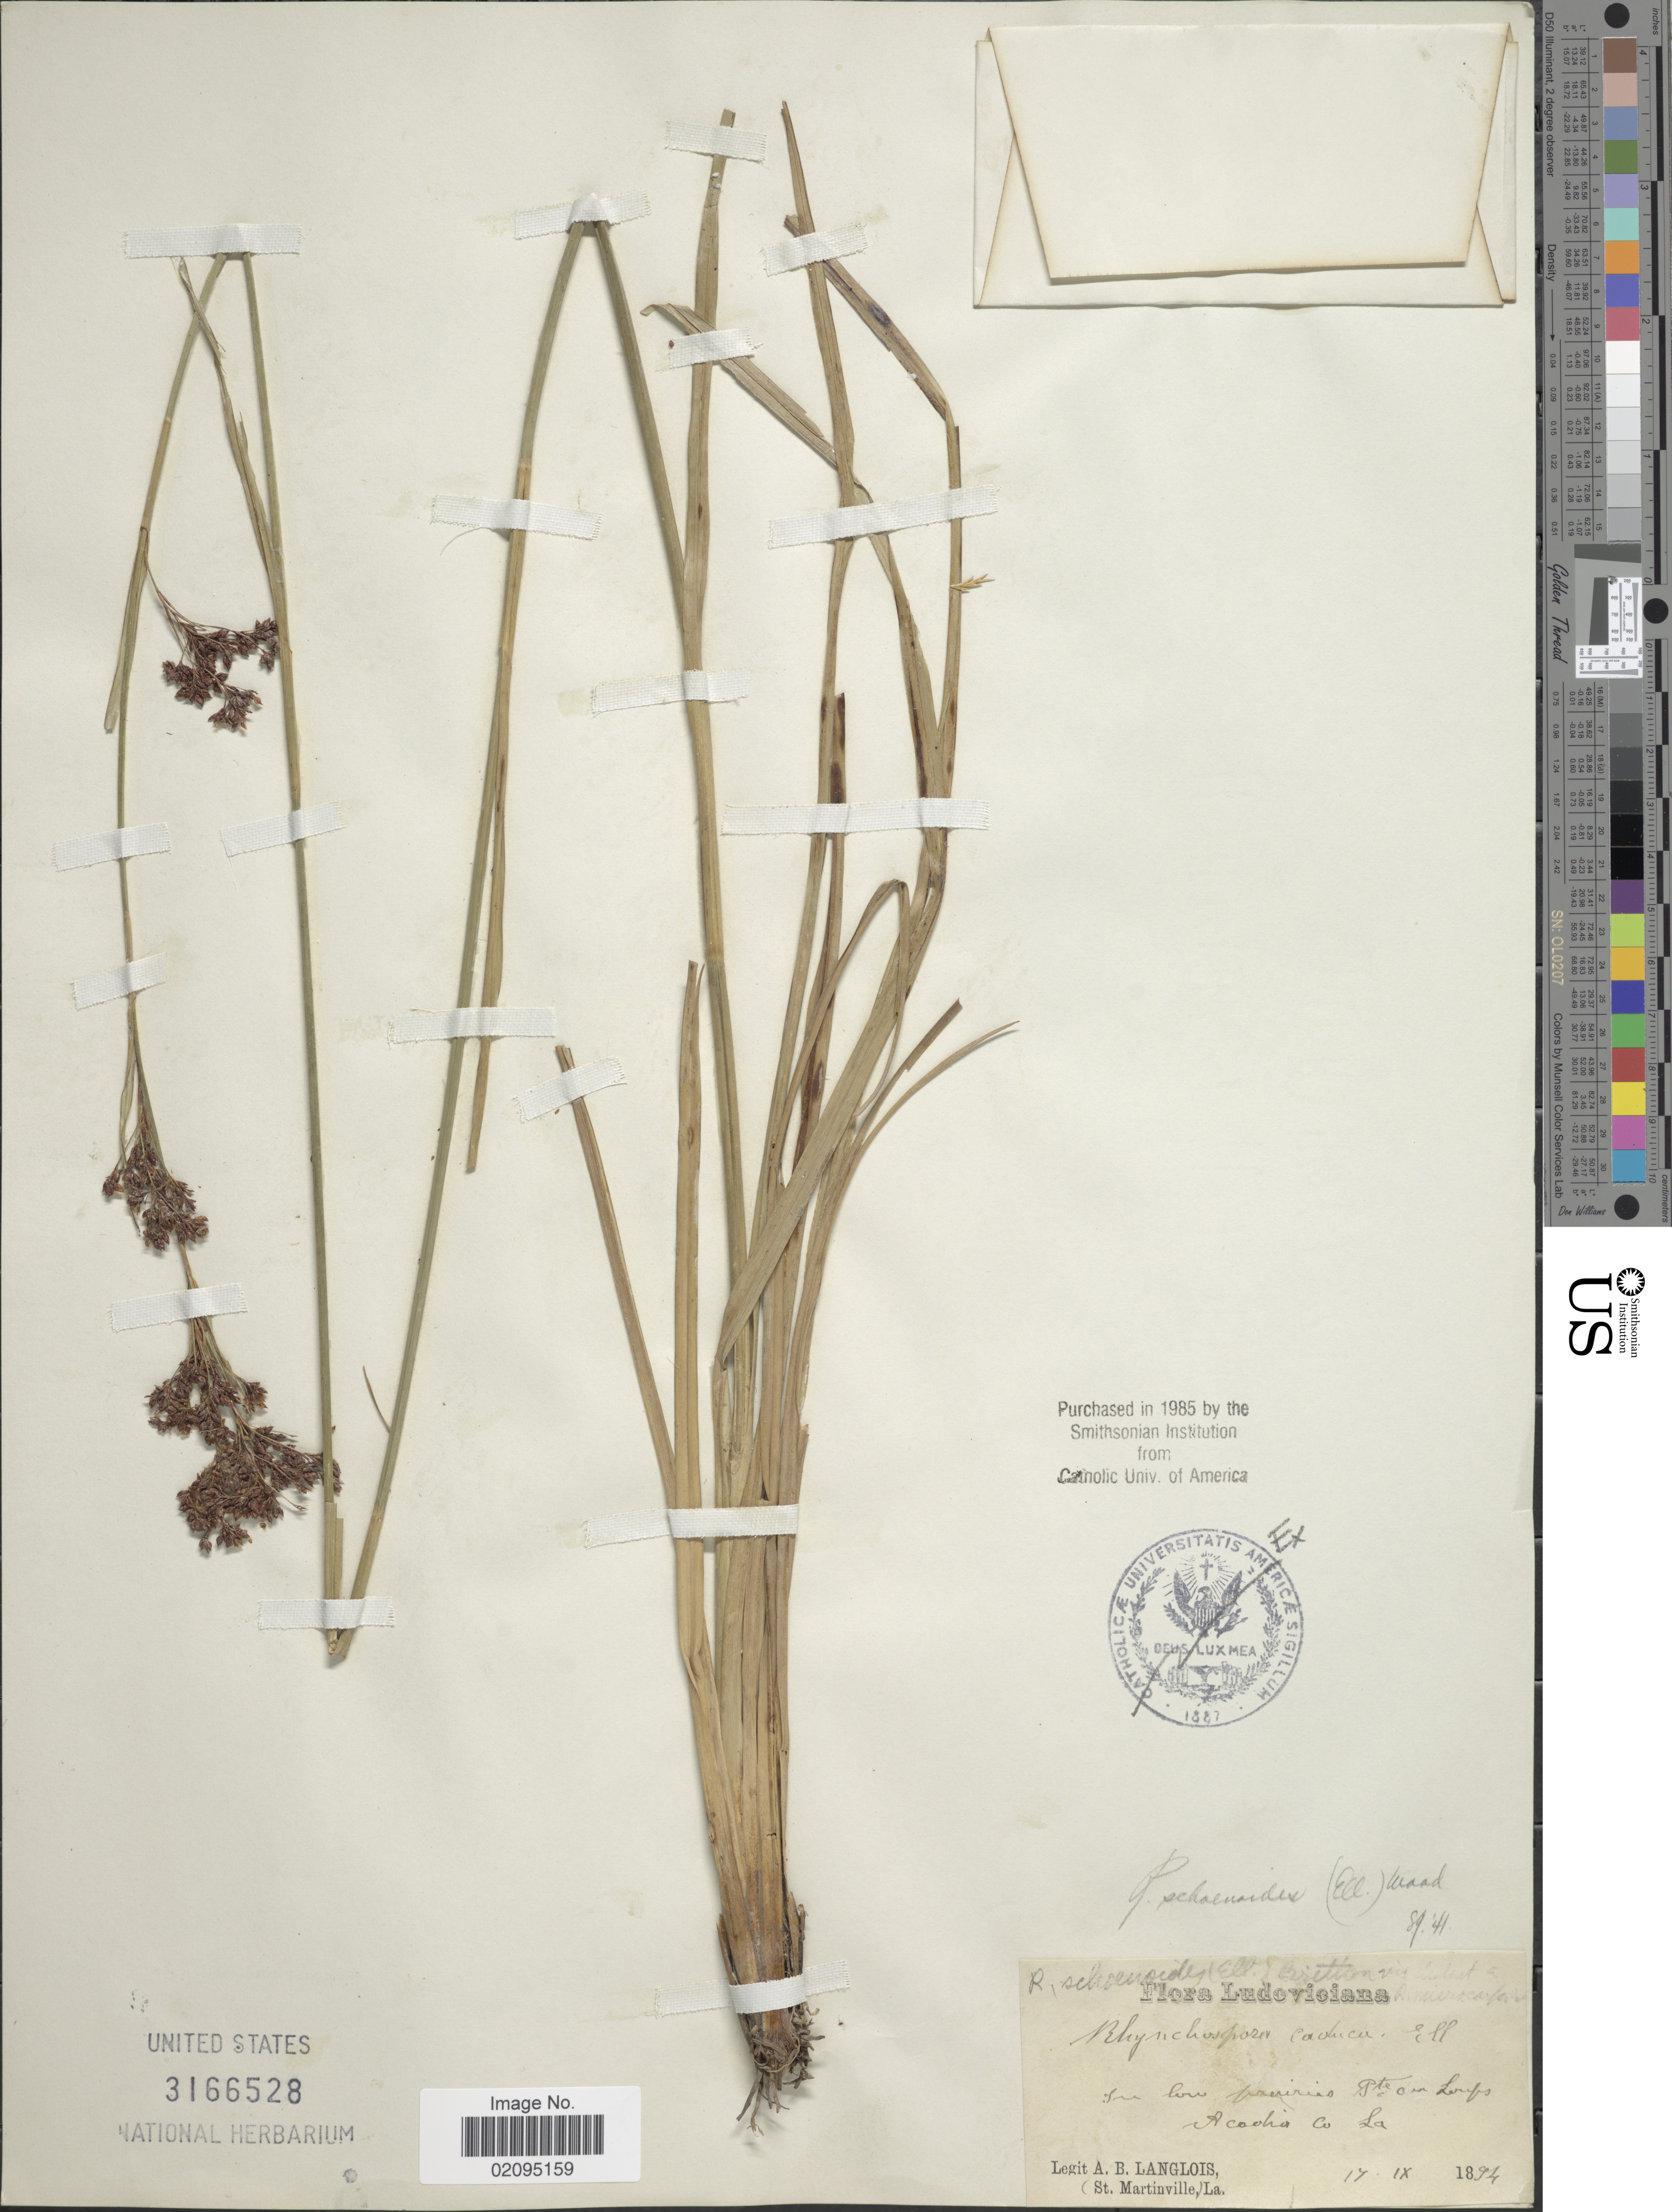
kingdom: Plantae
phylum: Tracheophyta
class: Liliopsida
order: Poales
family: Cyperaceae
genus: Rhynchospora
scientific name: Rhynchospora elliottii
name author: A. Dietr.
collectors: A. Langlois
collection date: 1894-09-17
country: United States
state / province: Louisiana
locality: Pte. aux Loups Acadia Co.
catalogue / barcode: US 3166528